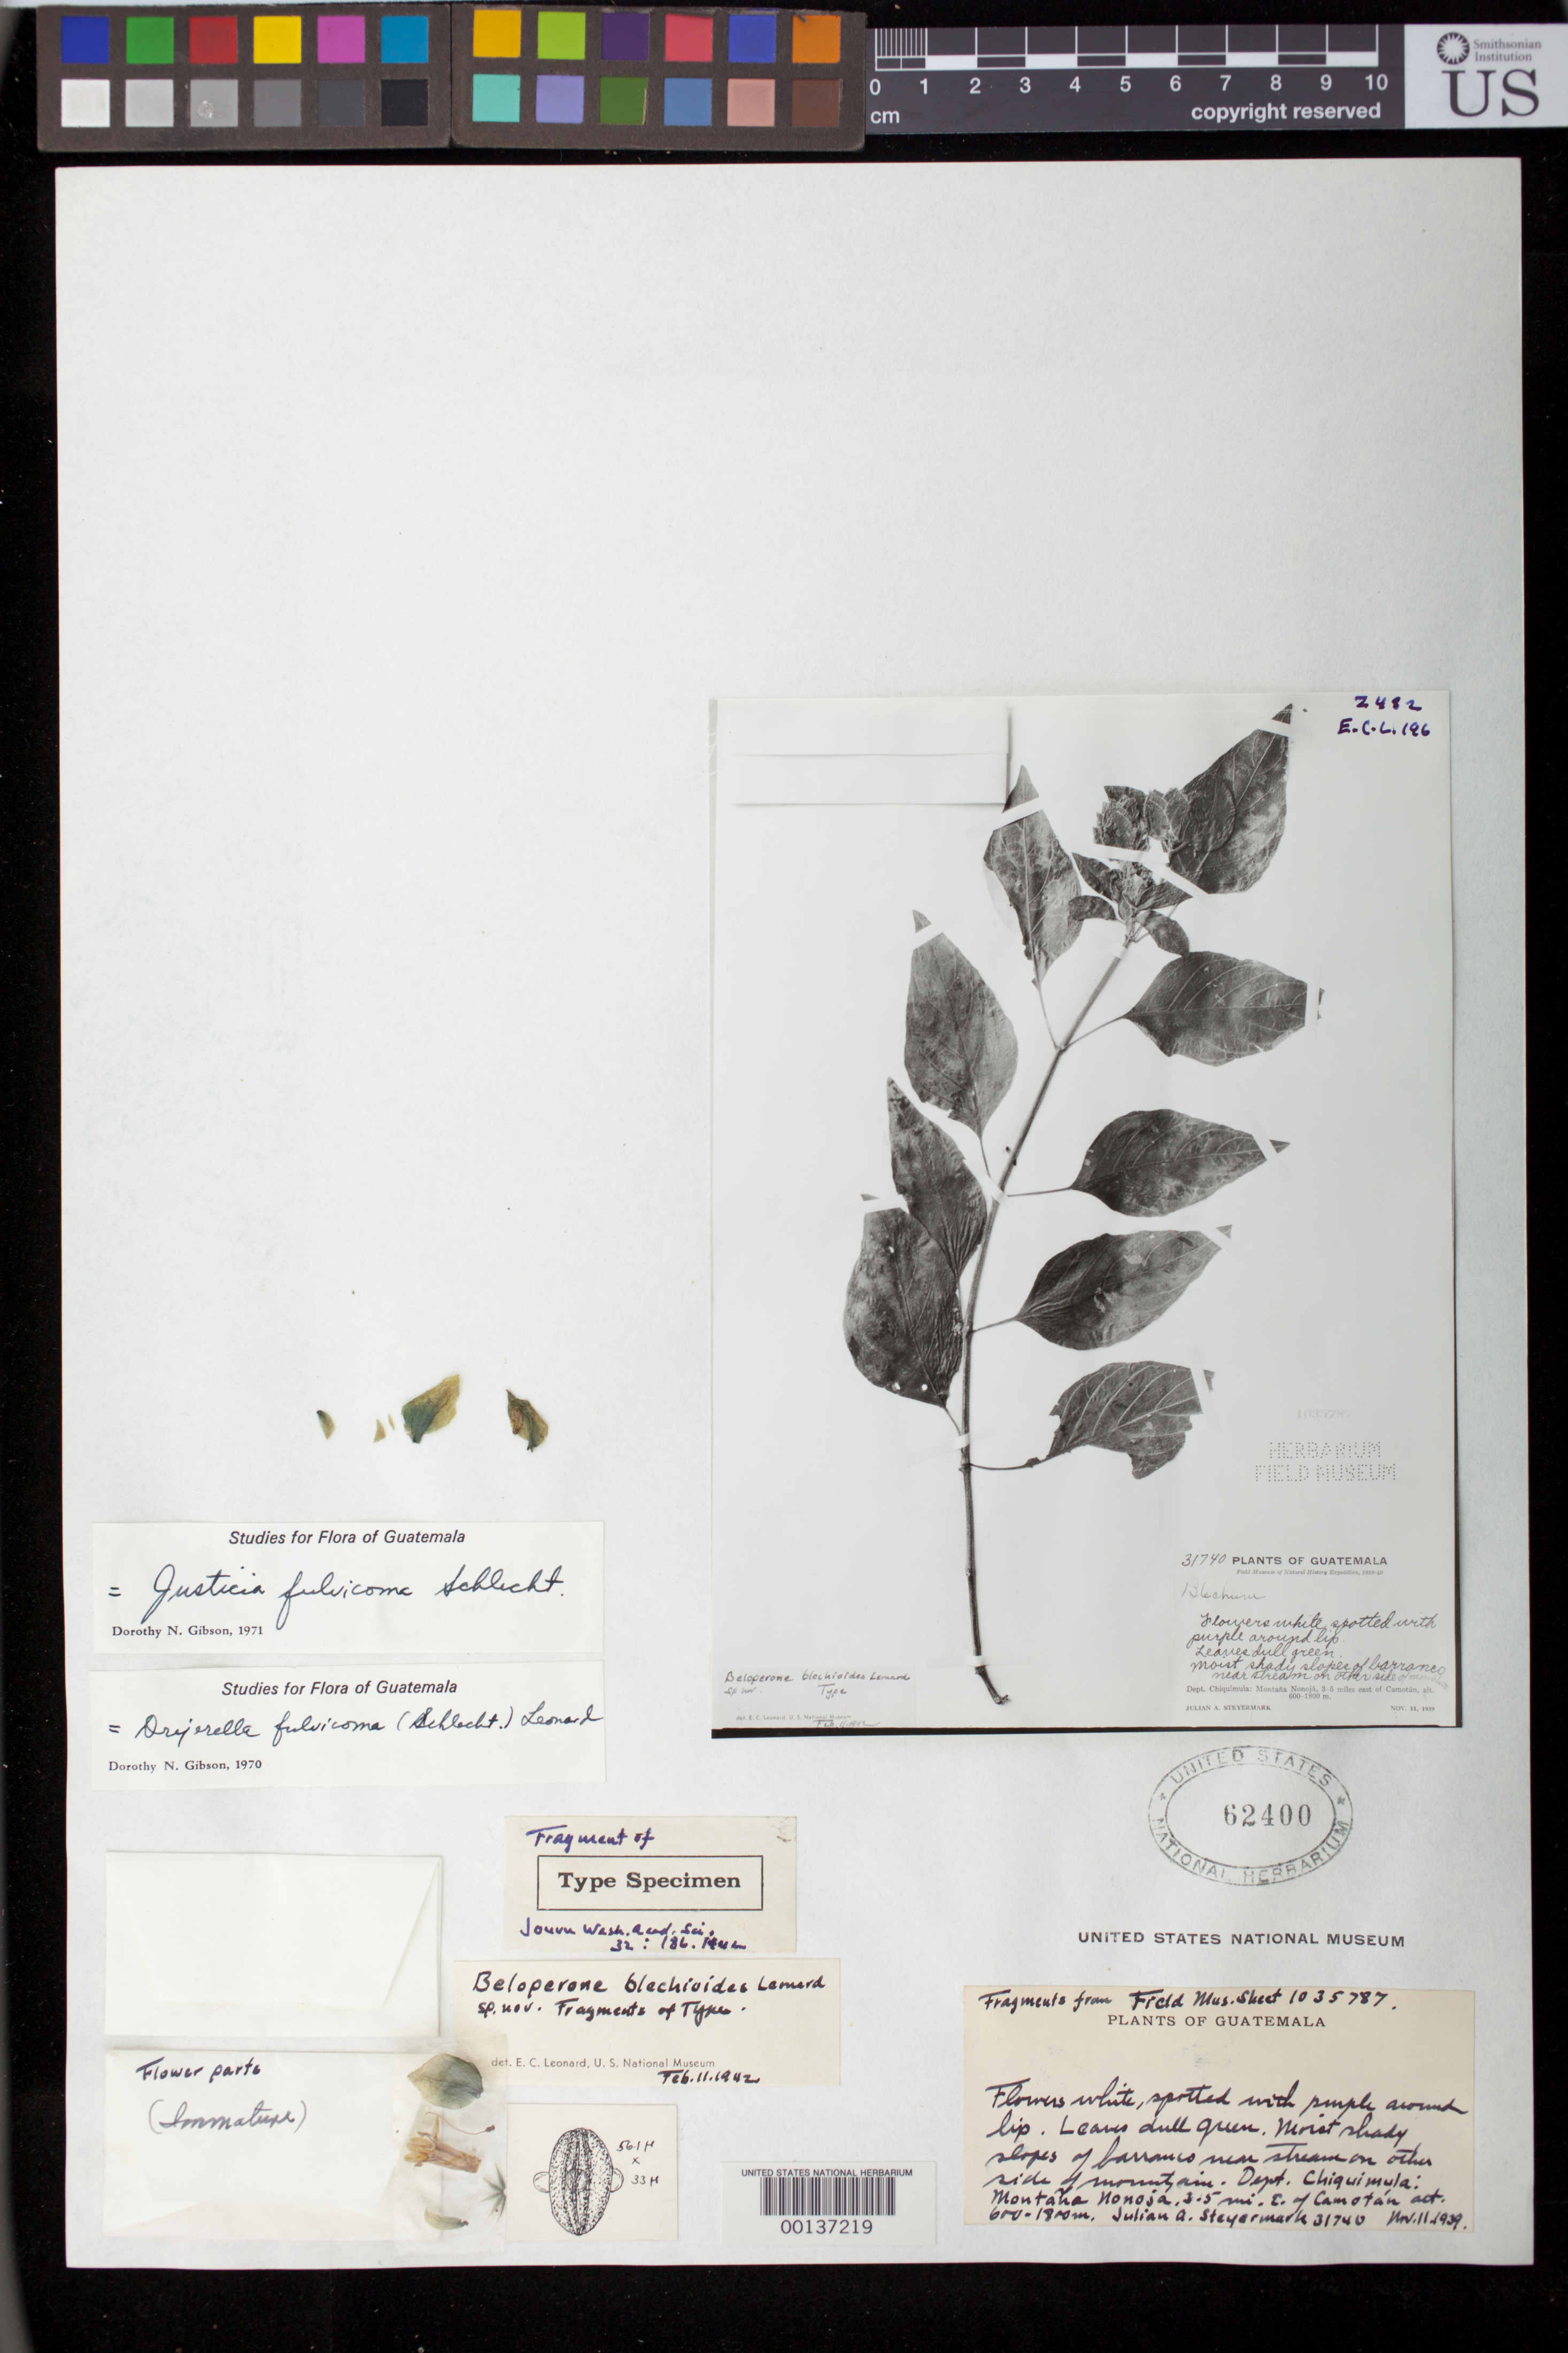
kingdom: Plantae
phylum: Tracheophyta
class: Magnoliopsida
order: Lamiales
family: Acanthaceae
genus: Beloperone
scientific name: Beloperone blechioides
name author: Leonard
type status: Isotype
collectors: J. Steyermark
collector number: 31740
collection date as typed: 11 Nov 1939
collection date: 1939-11-11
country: Guatemala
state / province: Chiquimula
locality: Montana Nonoja, 3-5 mi E of Camotan.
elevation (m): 600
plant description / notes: Photograph and fragmentary material of (holo) type specimen ex herb. Field Museum.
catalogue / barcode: US 62400